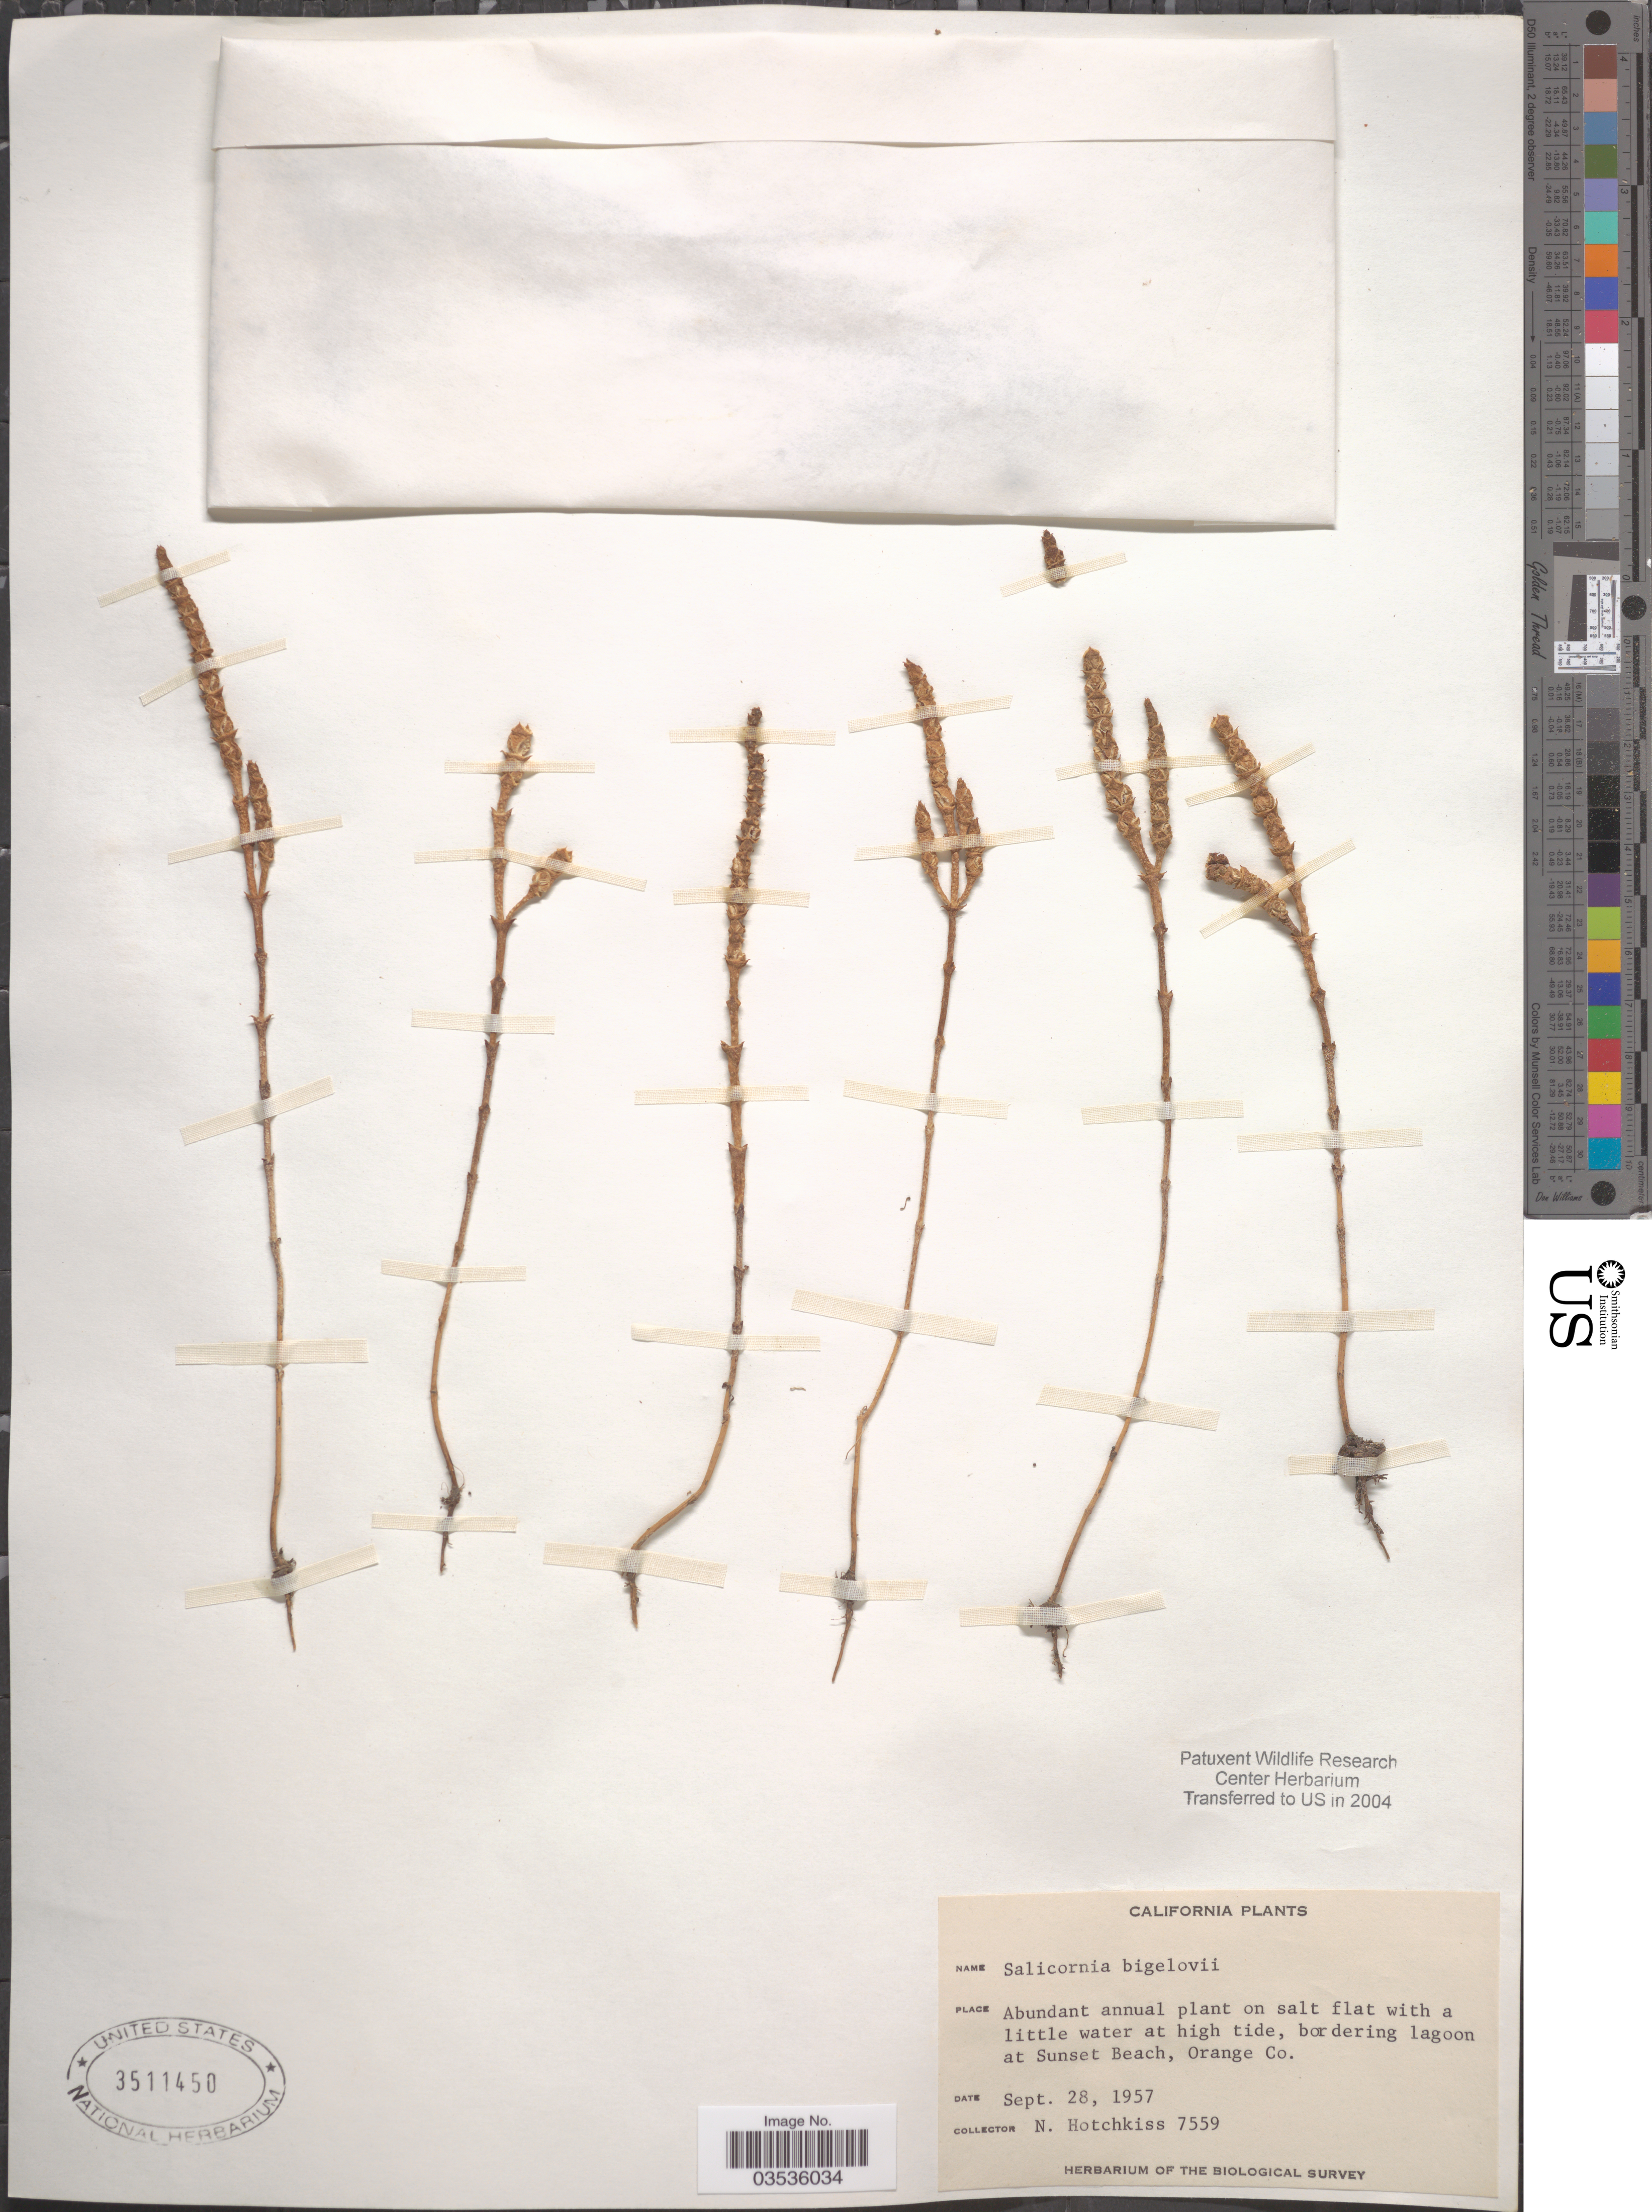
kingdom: Plantae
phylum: Tracheophyta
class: Magnoliopsida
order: Caryophyllales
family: Amaranthaceae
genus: Salicornia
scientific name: Salicornia bigelovii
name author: Torr.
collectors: N. Hotchkiss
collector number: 7559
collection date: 1957-09-28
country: United States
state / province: California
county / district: Orange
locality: Bordering lagoon at Sunset Beach, Orange Co.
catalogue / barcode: US 3511450